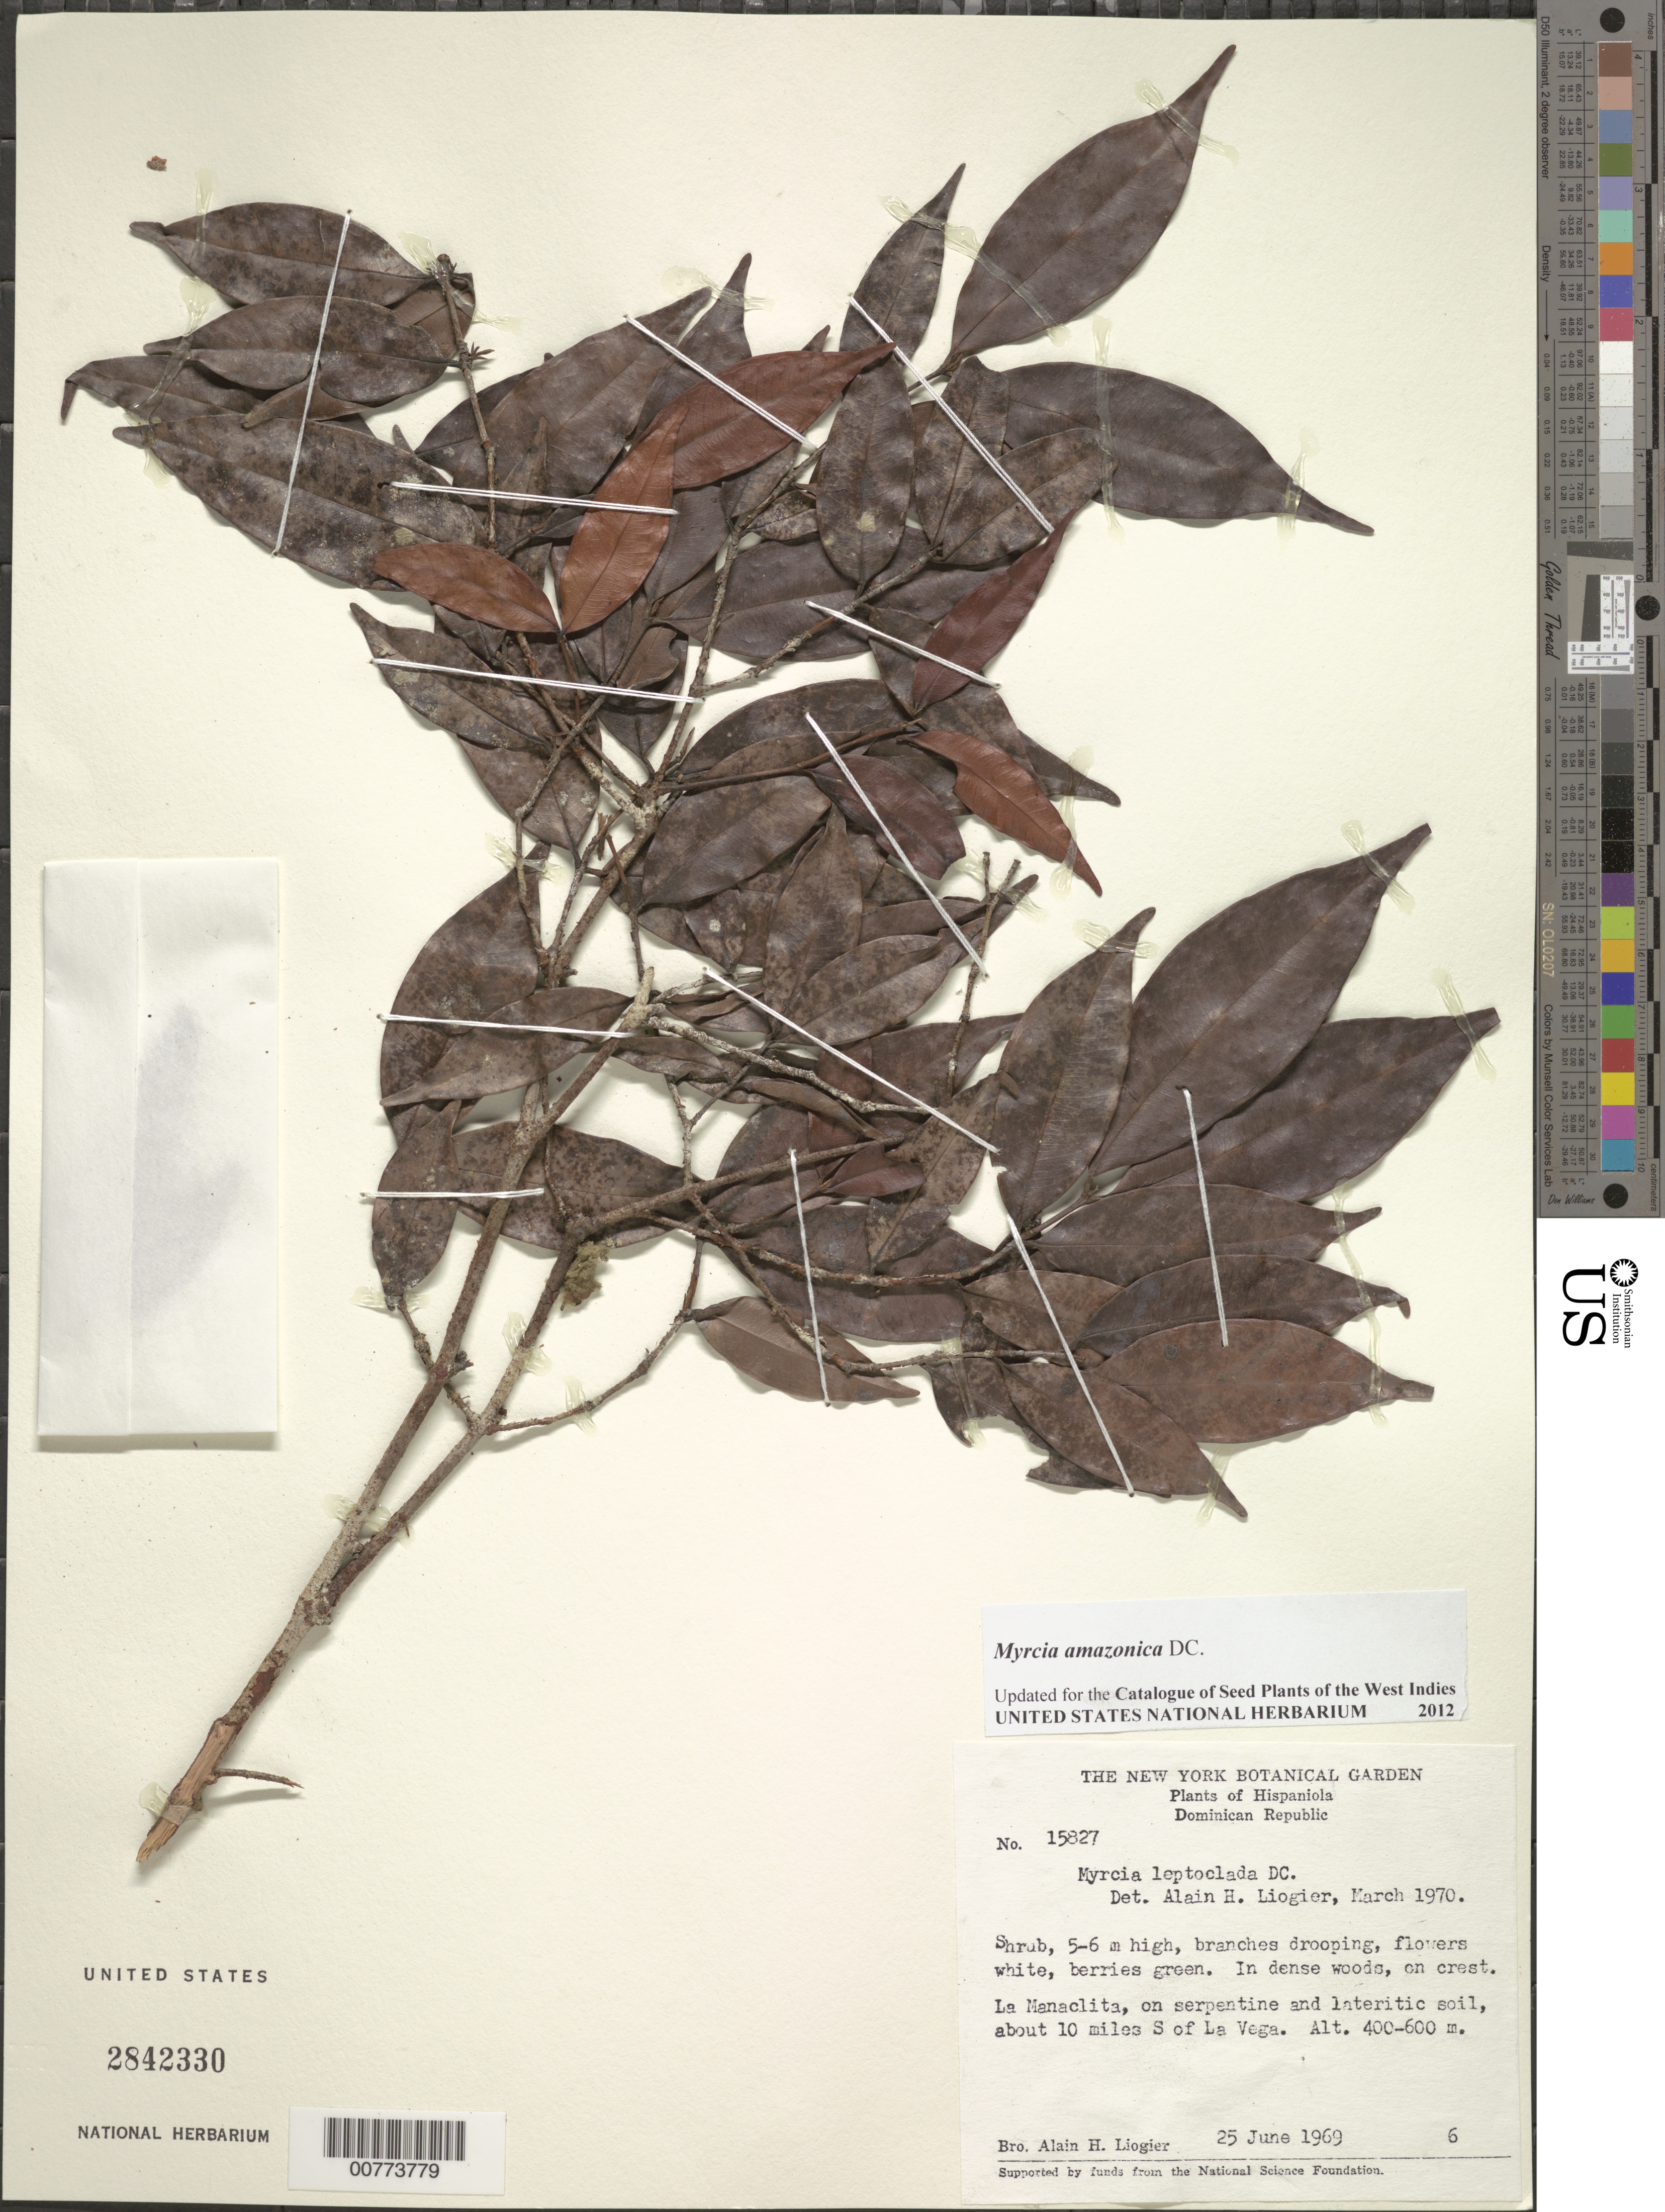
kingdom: Plantae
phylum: Tracheophyta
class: Magnoliopsida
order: Myrtales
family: Myrtaceae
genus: Myrcia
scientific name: Myrcia amazonica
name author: DC.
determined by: Liogier, Alain H.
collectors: A. H. Liogier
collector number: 15827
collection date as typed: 25 Jun 1969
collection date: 1969-06-25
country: Dominican Republic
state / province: La Vega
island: Hispaniola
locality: La Manaclita, about 10 miles south of La Vega.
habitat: Serpentine and laterite soil; in dense woods, on crest.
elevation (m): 400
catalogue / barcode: US 2842330